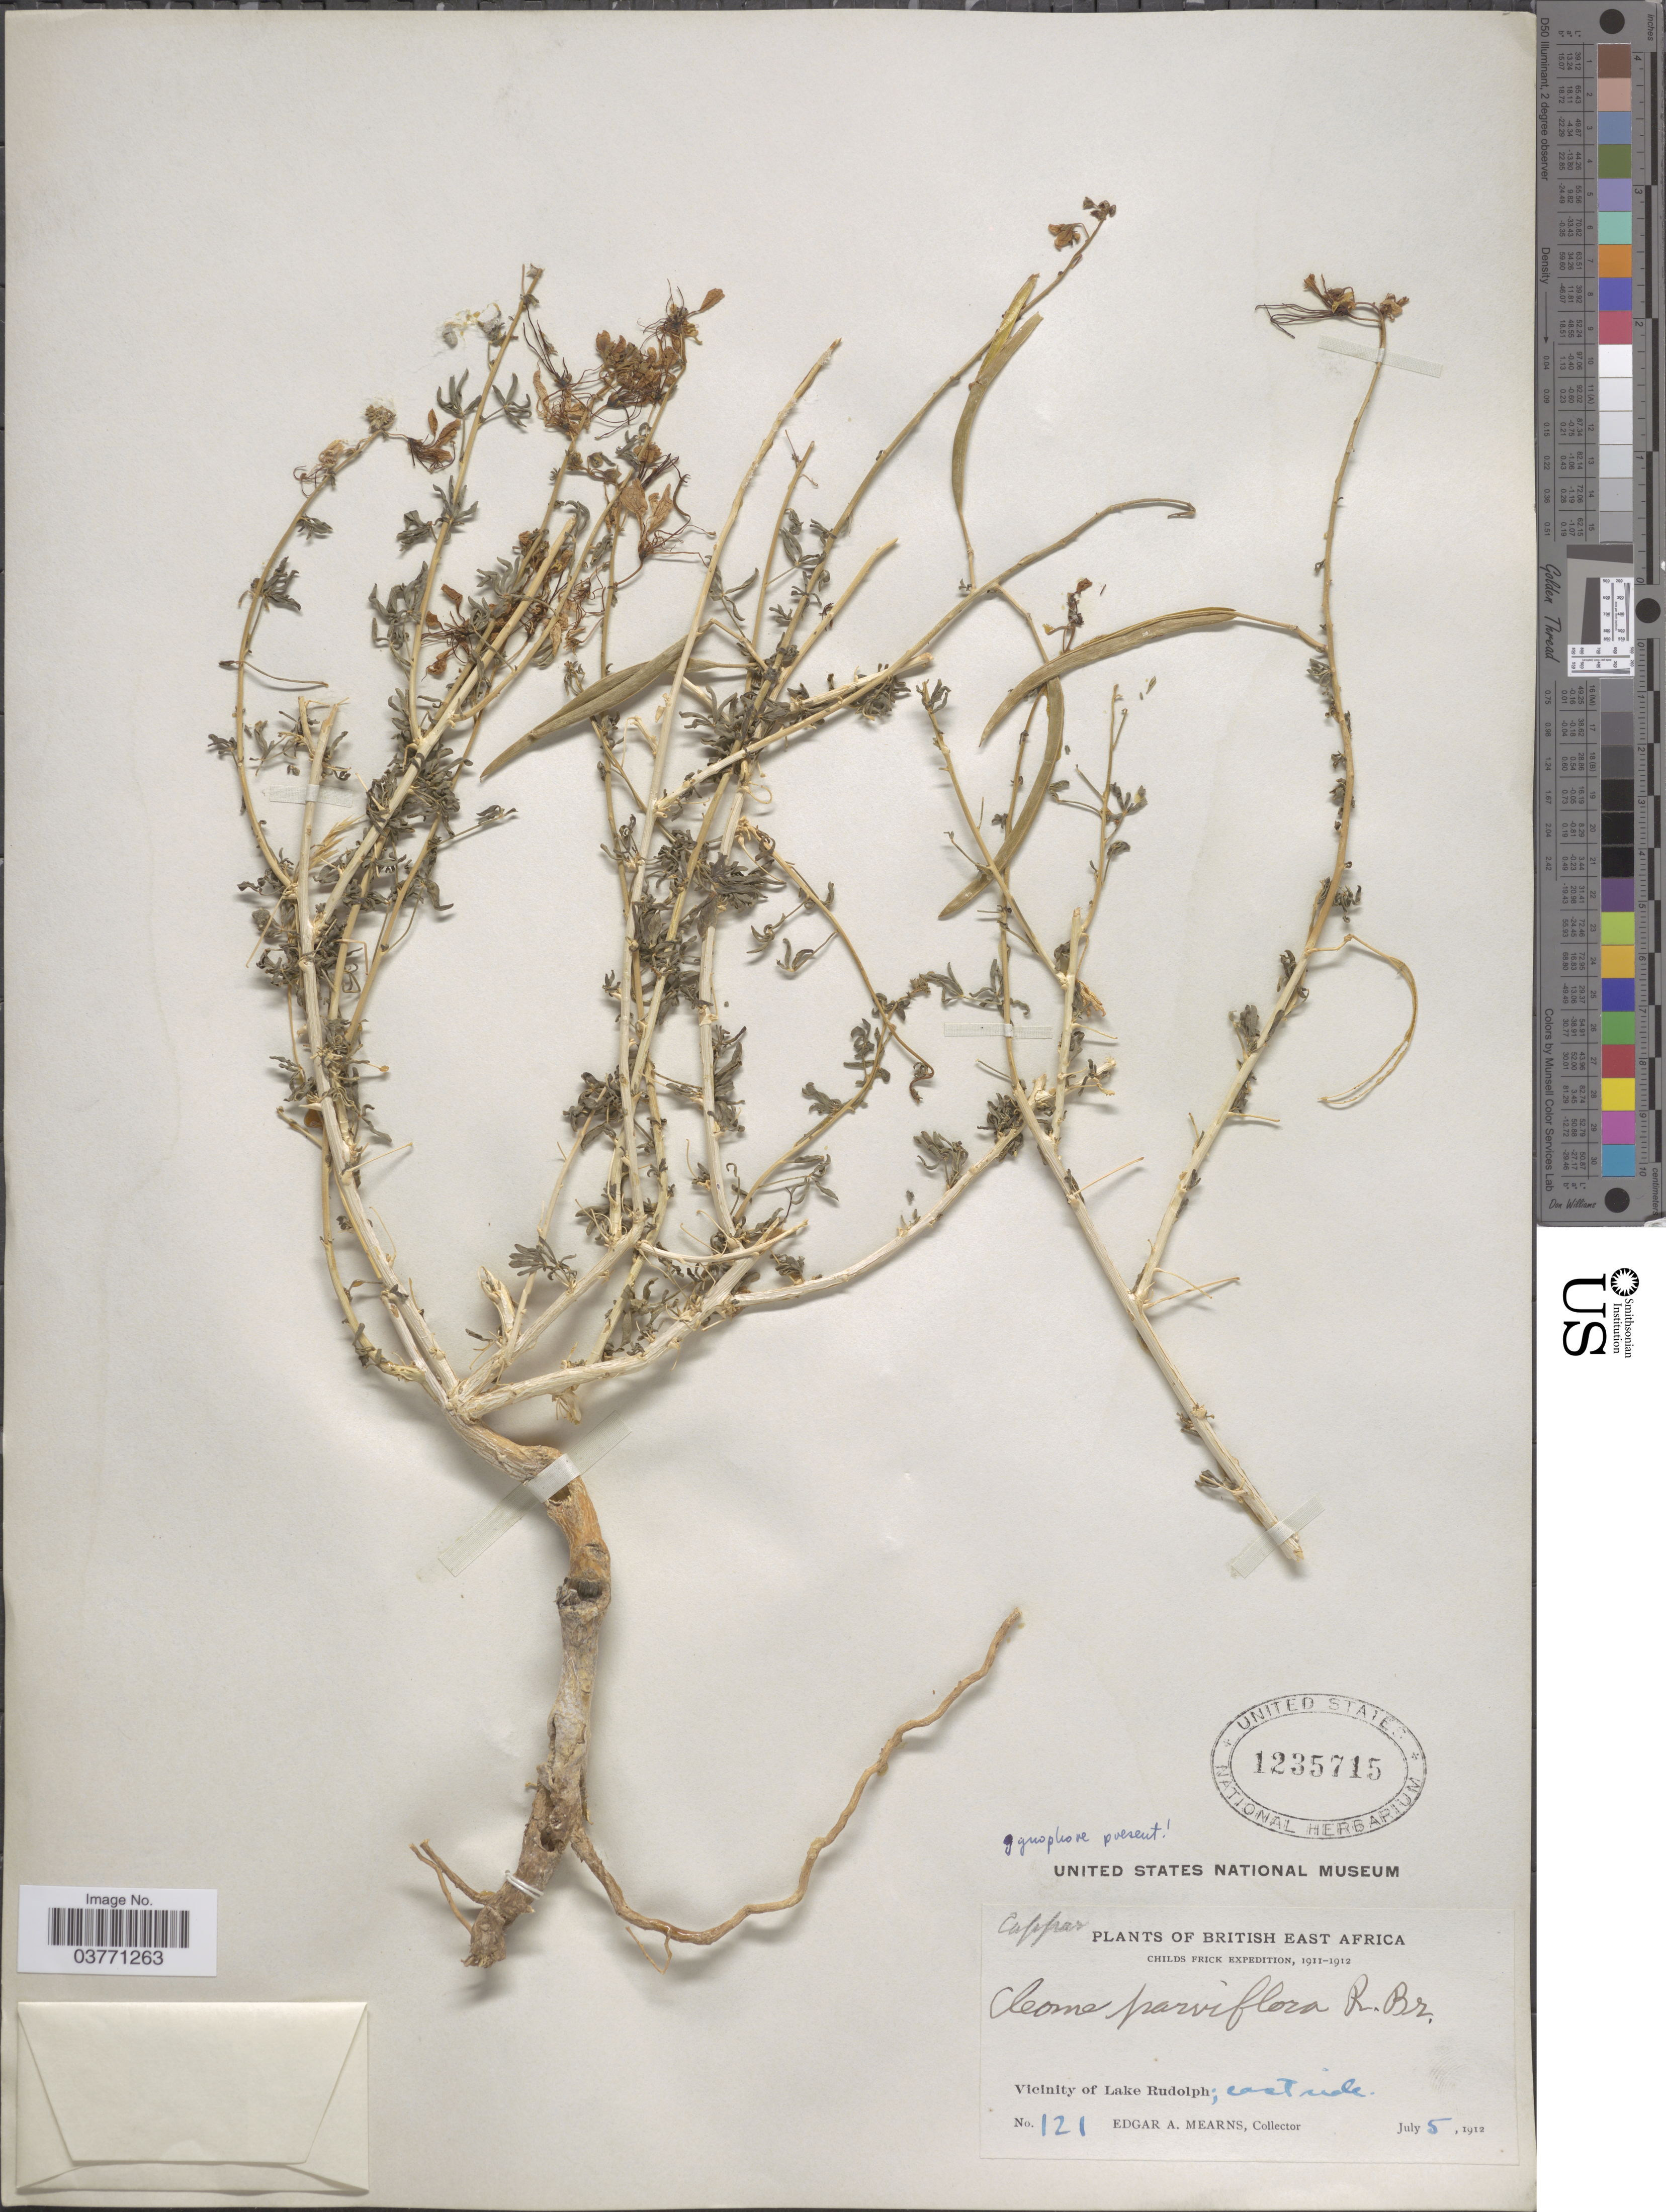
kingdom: Plantae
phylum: Tracheophyta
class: Magnoliopsida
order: Brassicales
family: Cleomaceae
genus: Sieruela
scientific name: Sieruela gallaensis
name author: (Gilg & Gilg-Ben.) Roalson & J.C. Hall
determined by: Strong, Mark T., (BOT), Smithsonian Institution - National Museum of Natural History (UNITED STATES)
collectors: E. A. Mearns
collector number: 121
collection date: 1912-07-05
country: Kenya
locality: British East Africa. Vicinity of Lake Rudolph; east side.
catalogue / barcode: US 1235715